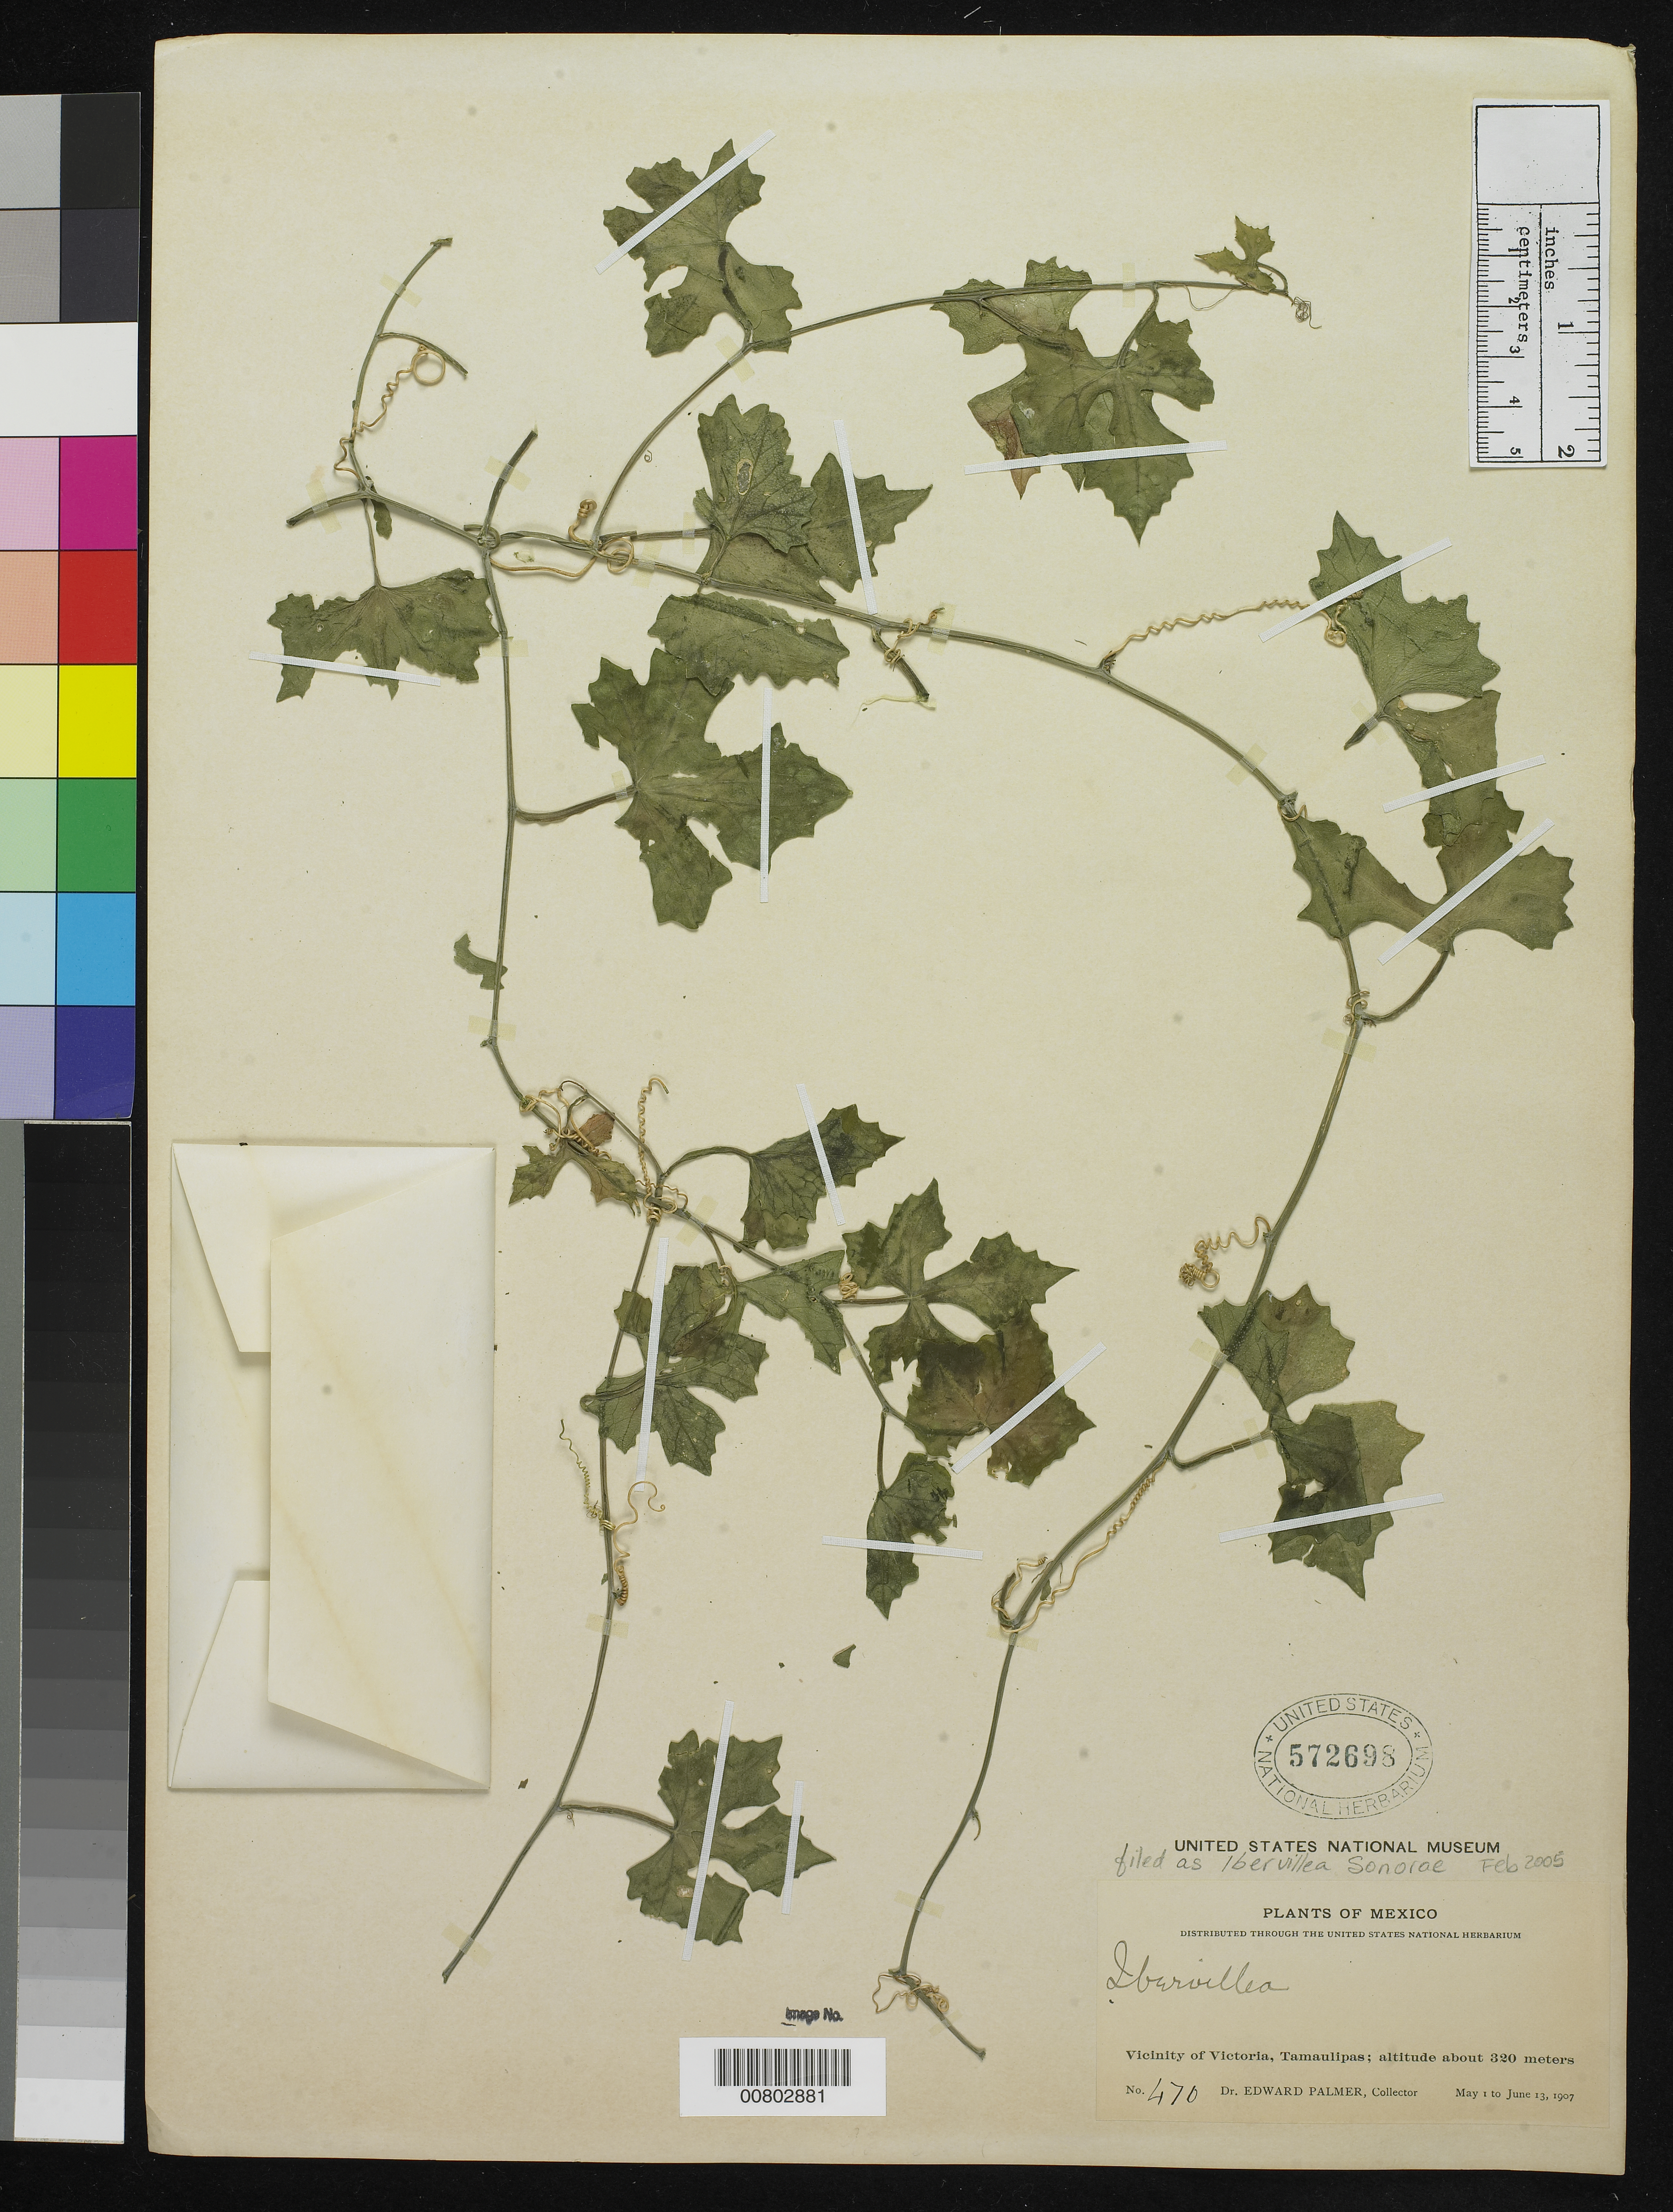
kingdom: Plantae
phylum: Tracheophyta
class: Magnoliopsida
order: Cucurbitales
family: Cucurbitaceae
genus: Ibervillea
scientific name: Ibervillea sonorae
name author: (S. Watson) Greene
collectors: E. Palmer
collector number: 470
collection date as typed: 01 May 1907 to 13 Jun 1907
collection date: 1907-05-01/1907-06-13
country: Mexico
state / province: Tamaulipas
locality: Vicinity of Victoria.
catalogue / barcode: US 572698